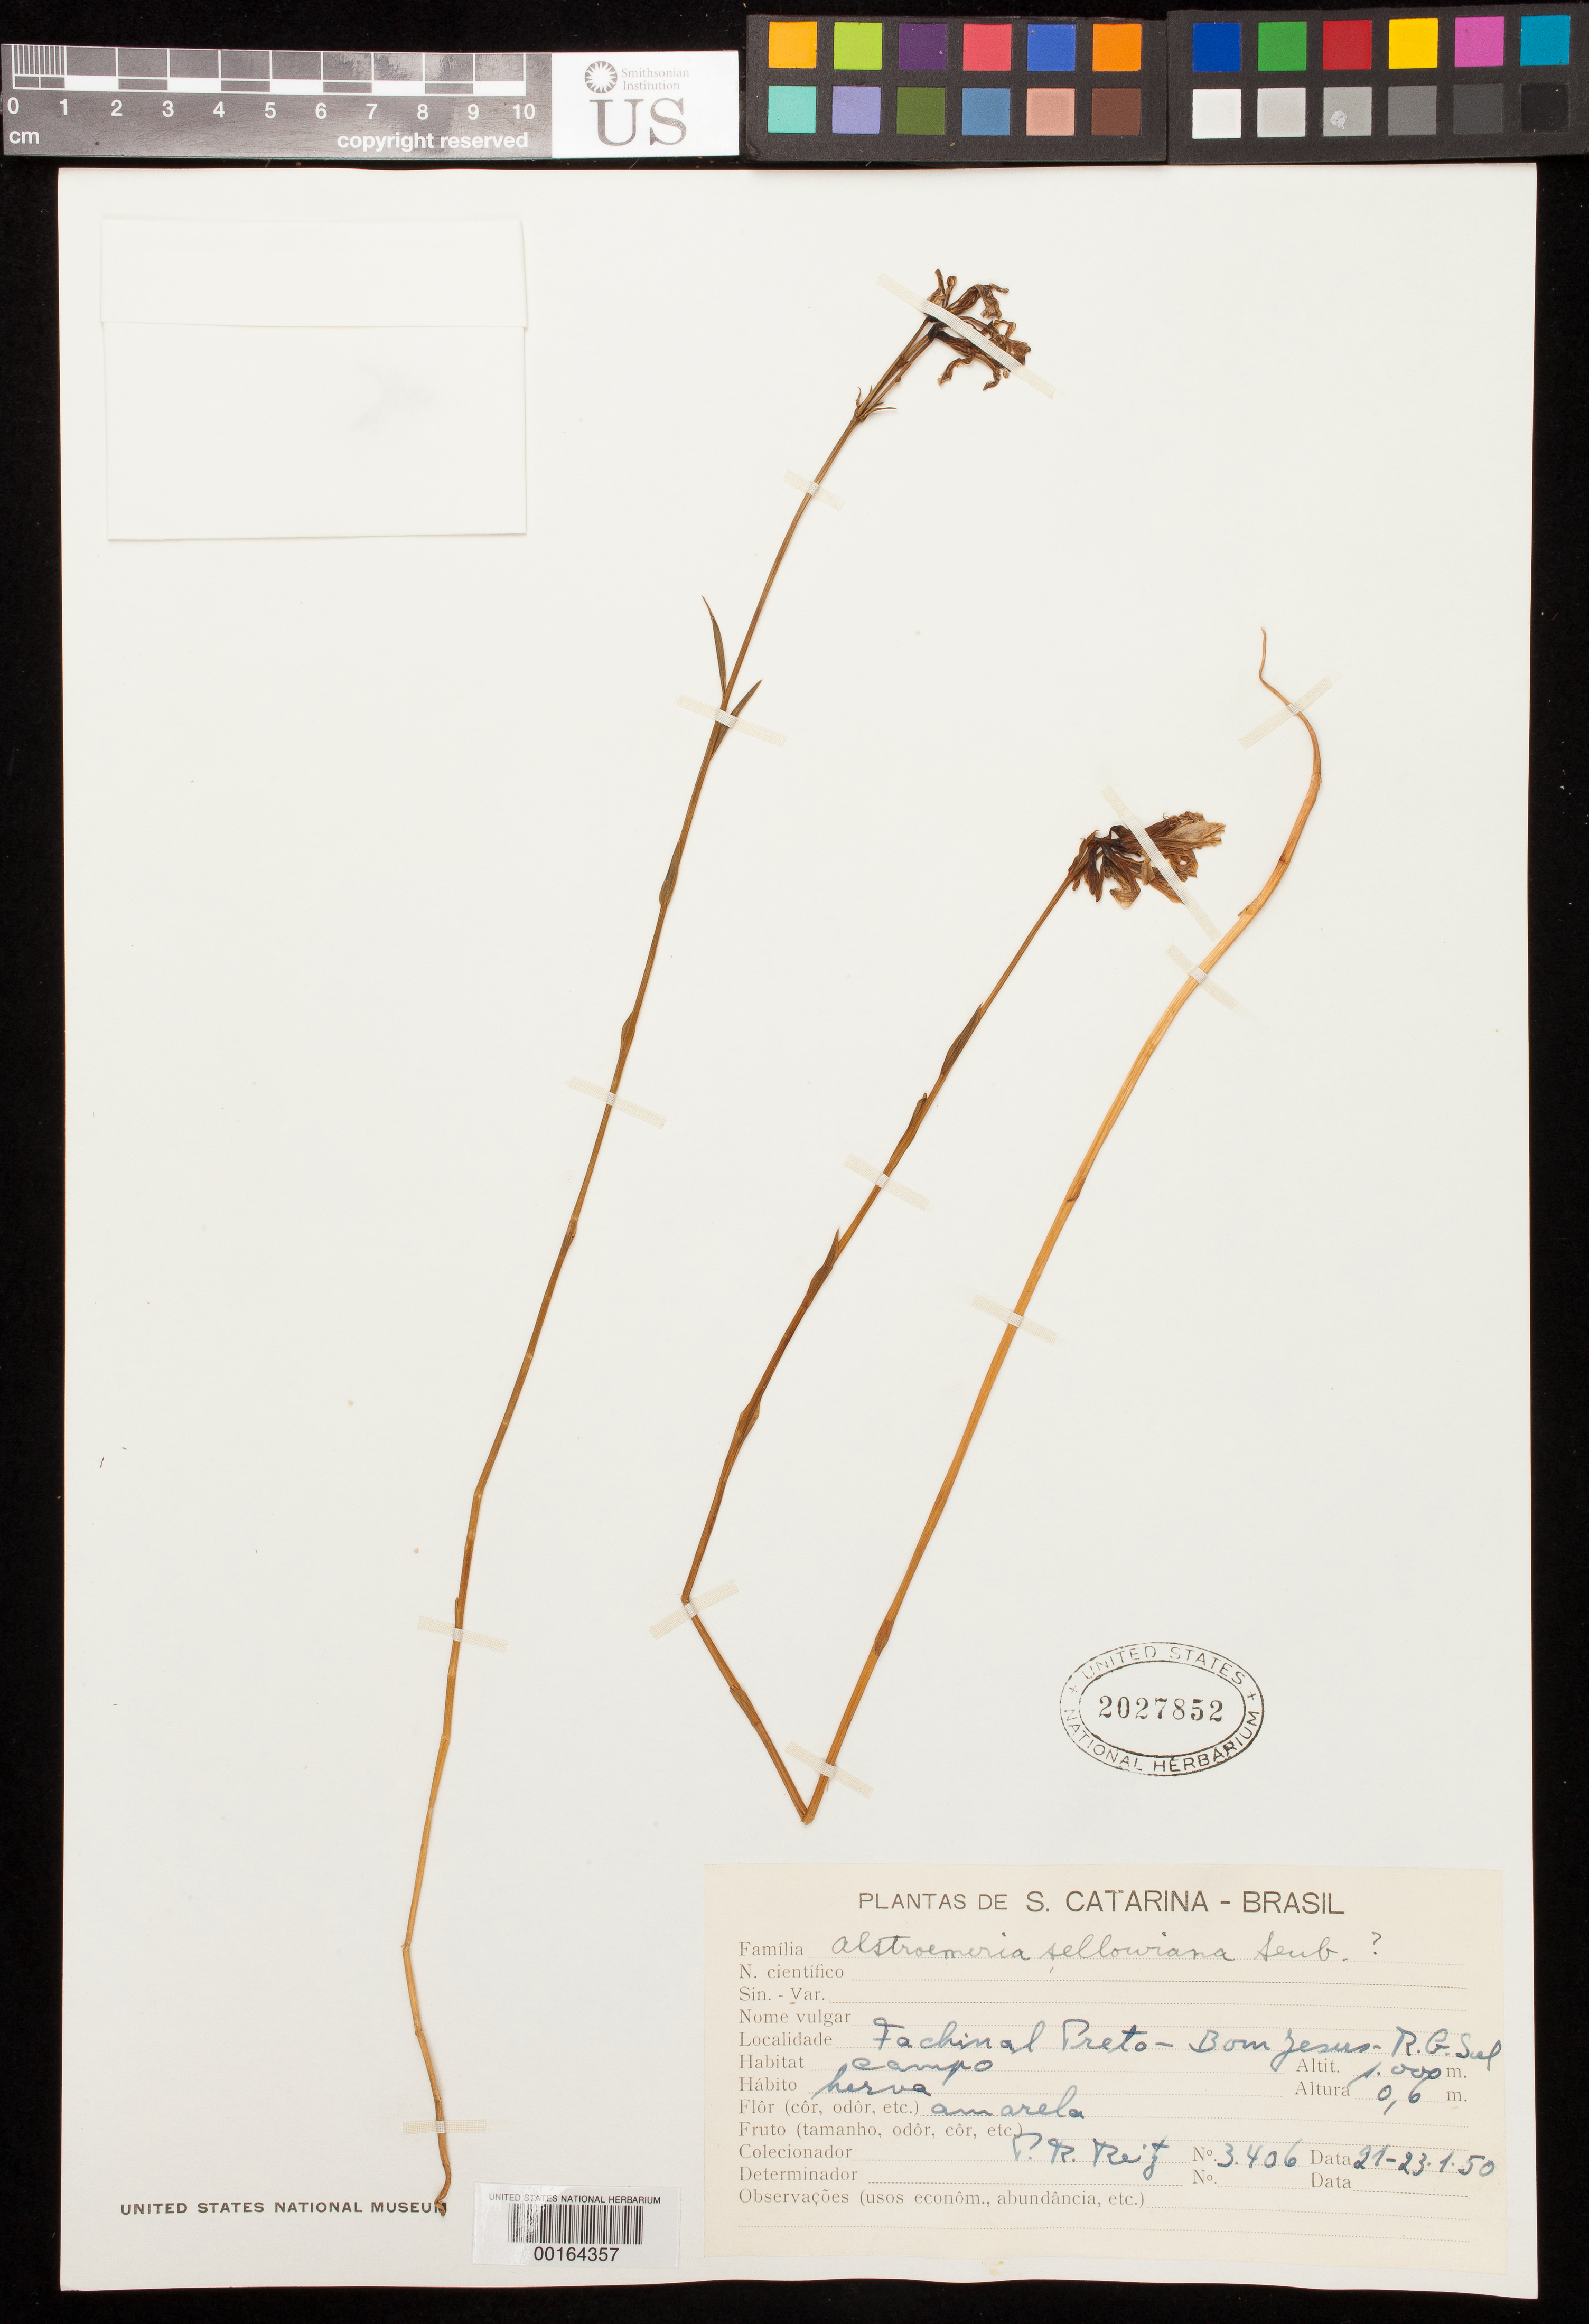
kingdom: Plantae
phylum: Tracheophyta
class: Liliopsida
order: Liliales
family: Alstroemeriaceae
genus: Alstroemeria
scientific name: Alstroemeria sellowiana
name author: Seub.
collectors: R. Reitz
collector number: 3406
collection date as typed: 21 Jan 1950 to 23 Jan 1950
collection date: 1950-01-21/1950-01-23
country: Brazil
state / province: Santa Catarina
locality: Fachinal preto, bom jesus, r.g.sul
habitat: Campo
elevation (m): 1000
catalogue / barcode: US 2027852